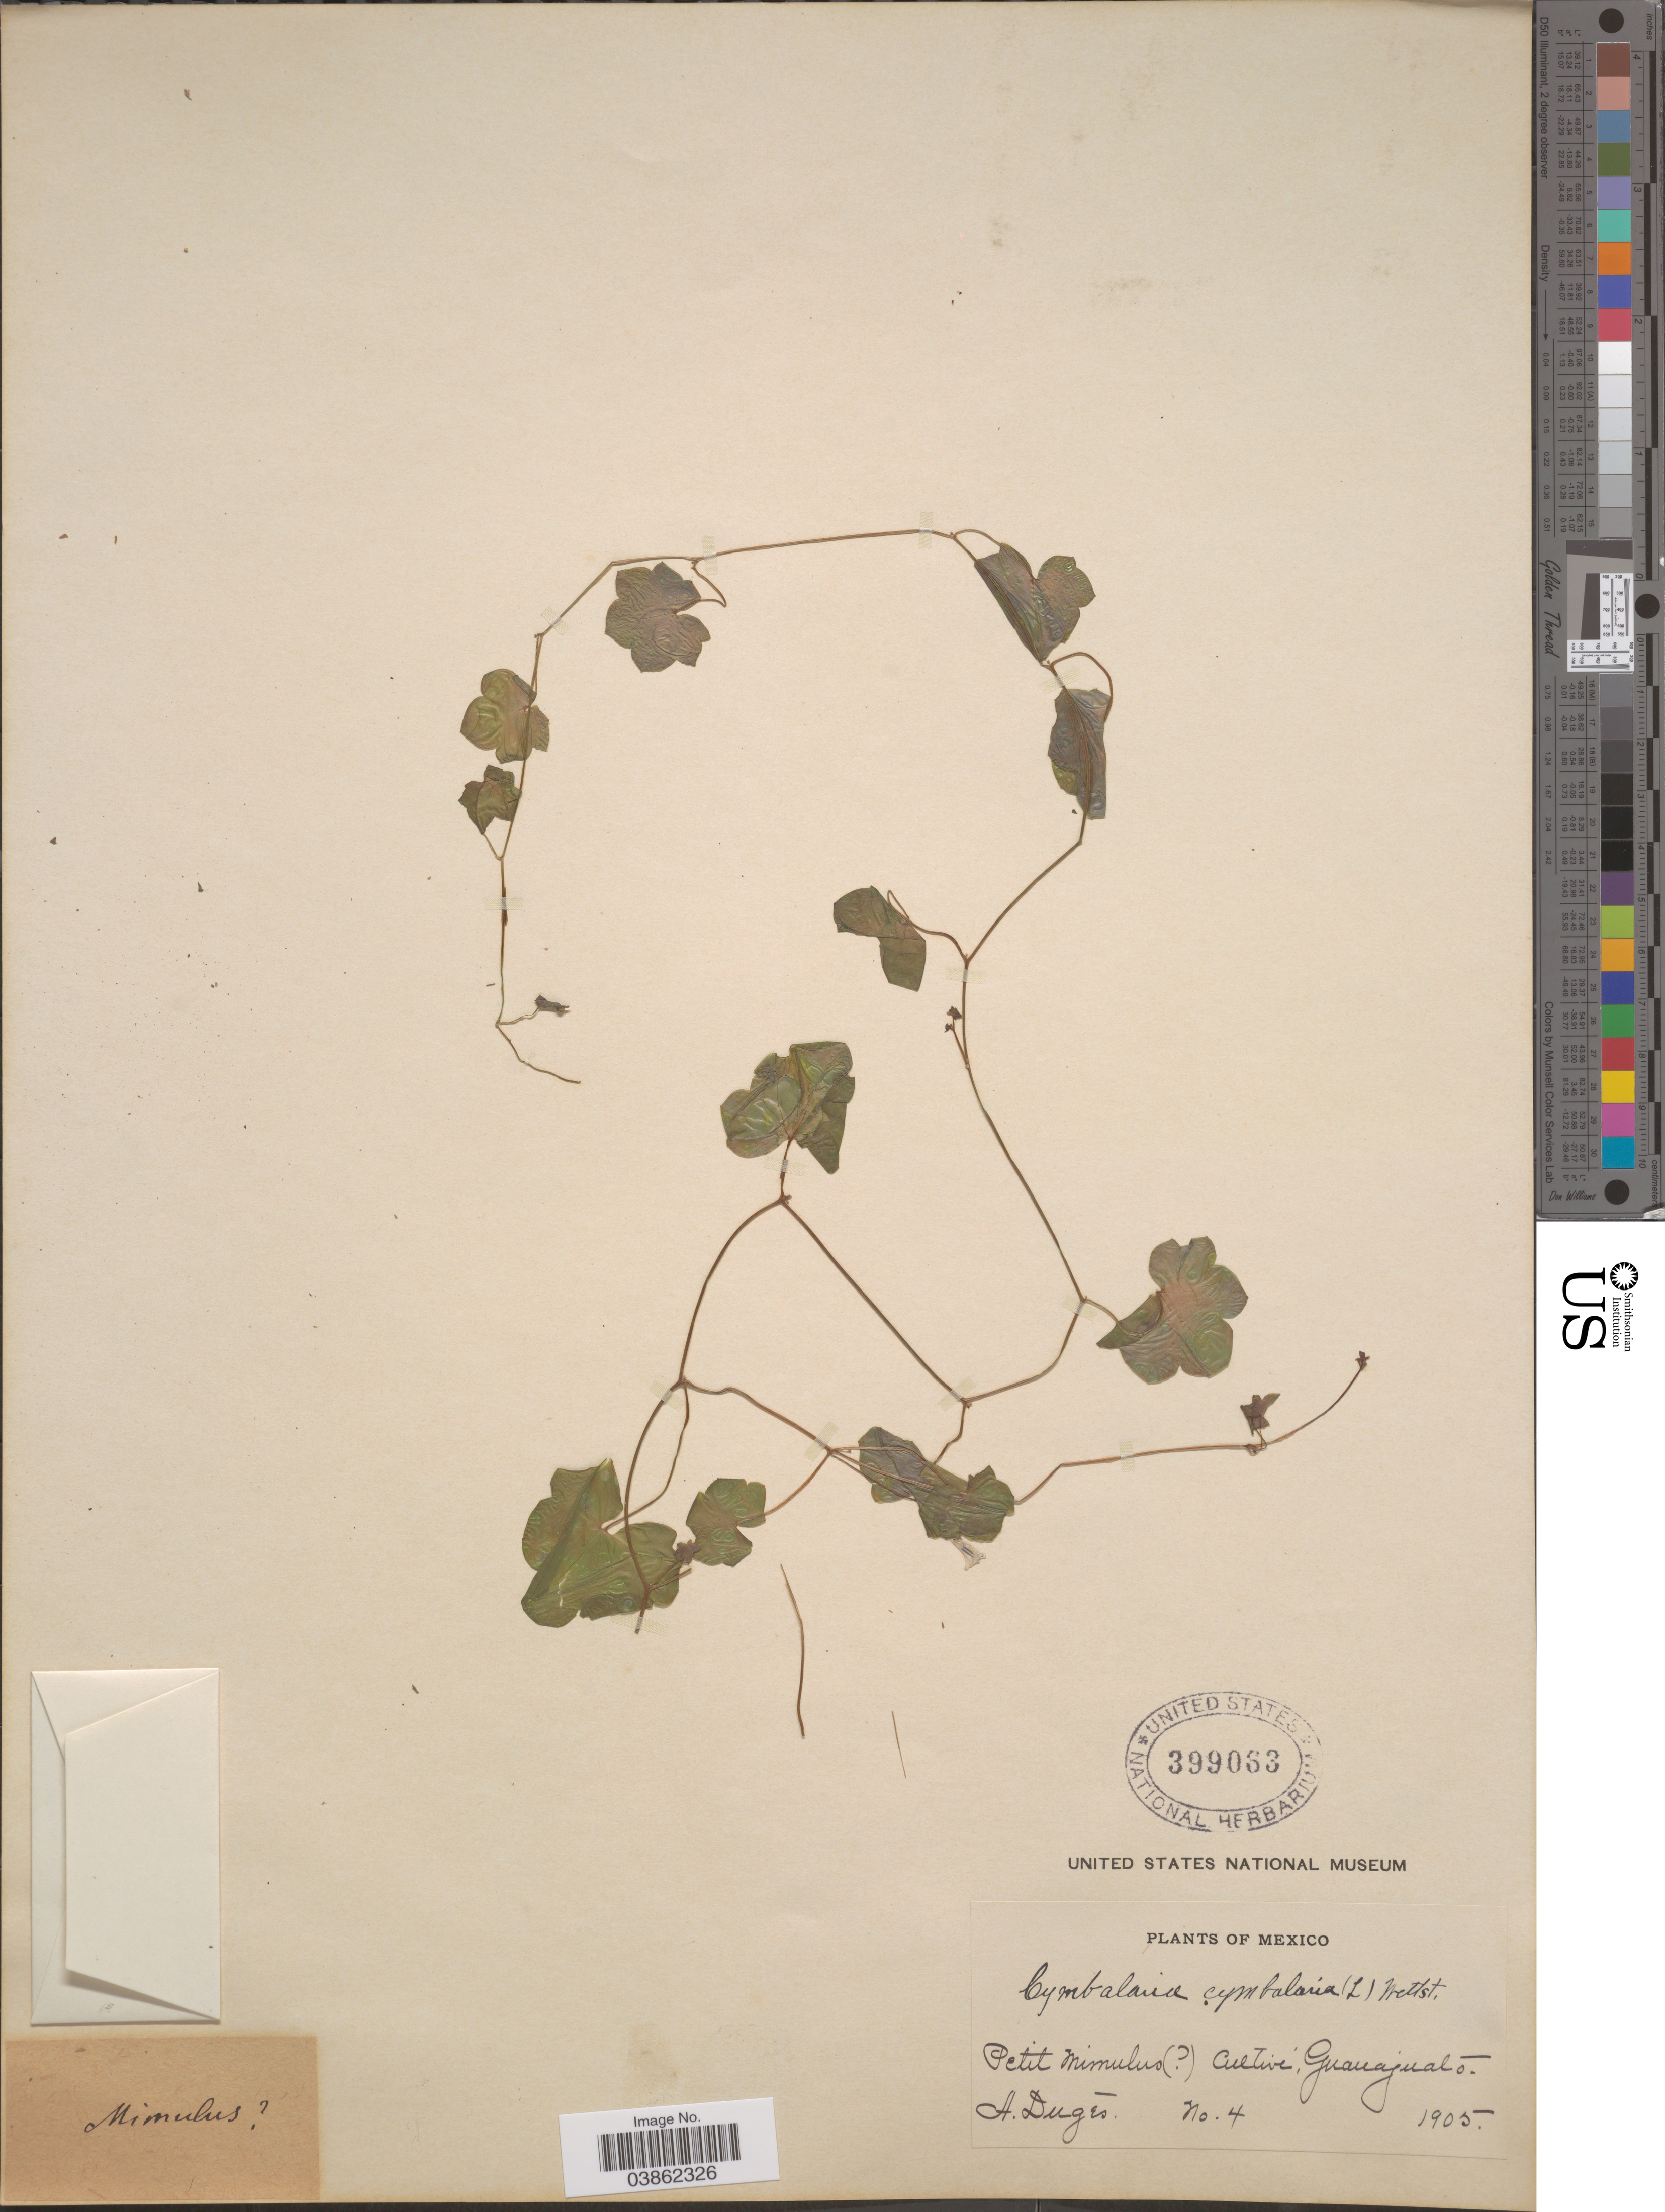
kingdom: Plantae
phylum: Tracheophyta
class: Magnoliopsida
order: Lamiales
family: Plantaginaceae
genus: Cymbalaria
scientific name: Cymbalaria muralis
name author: Gaertn. et al.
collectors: A. Dugès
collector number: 4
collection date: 1905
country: Mexico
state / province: Guanajuato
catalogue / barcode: US 399063